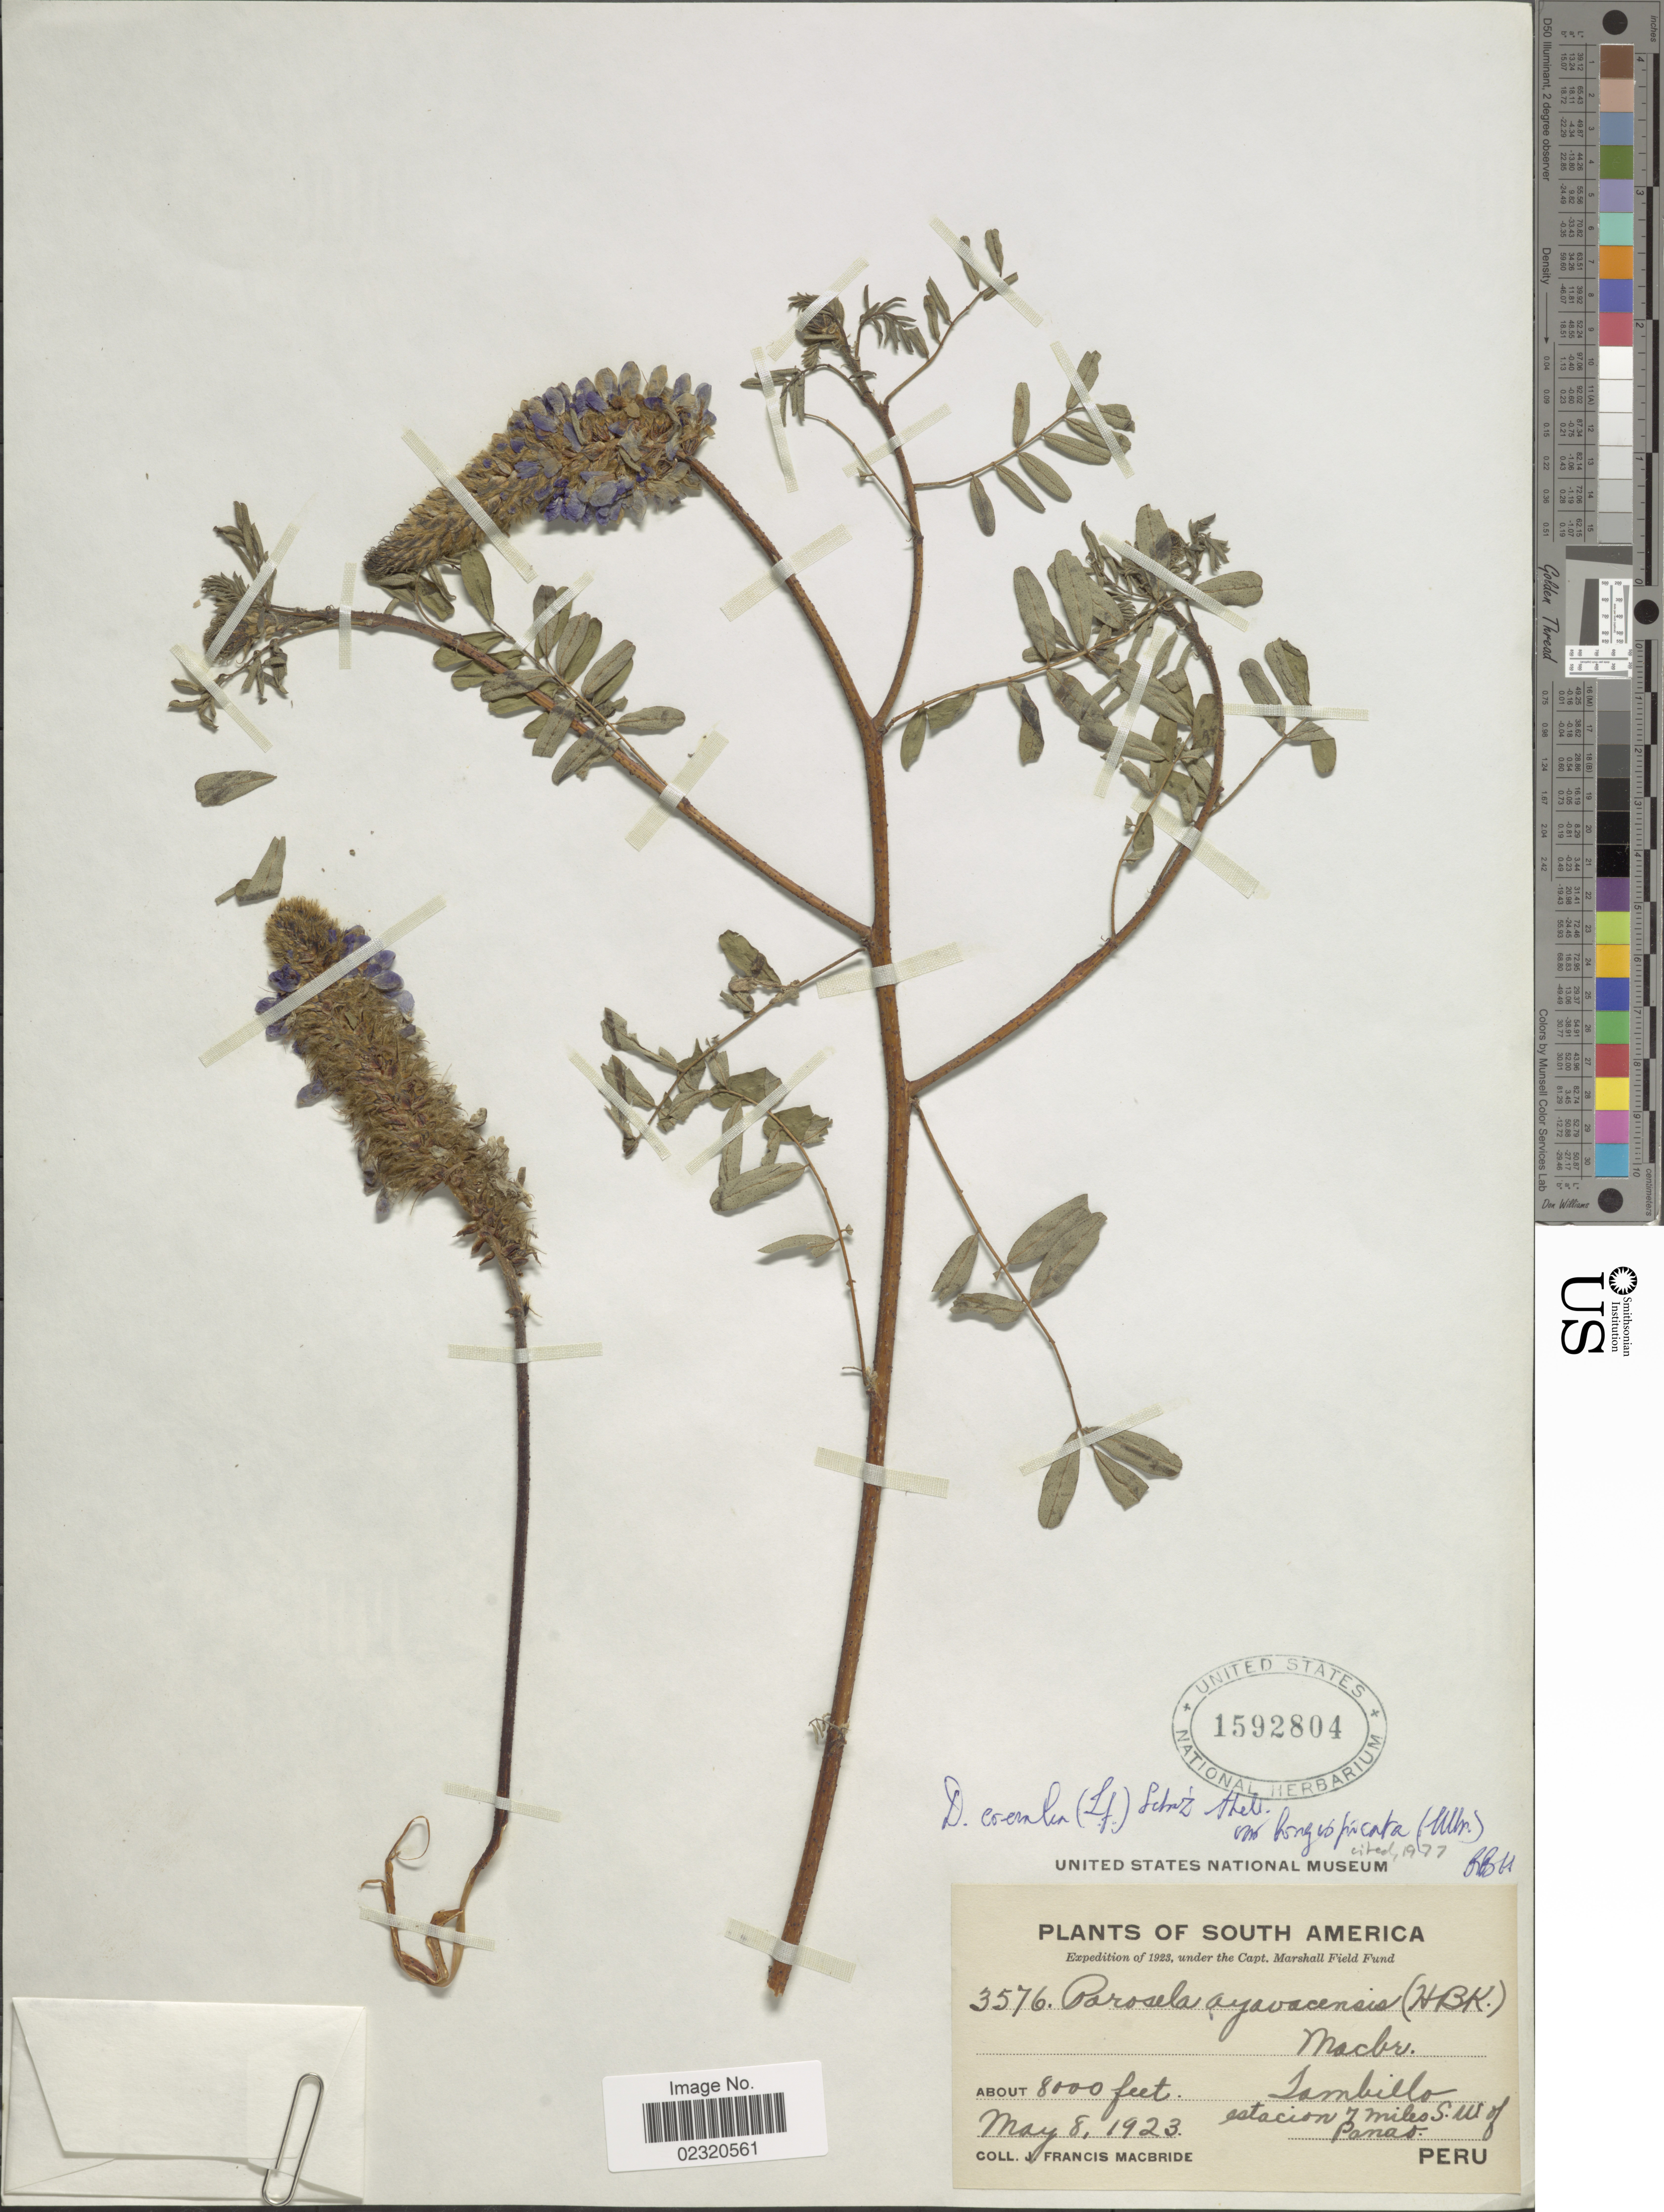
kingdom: Plantae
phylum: Tracheophyta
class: Magnoliopsida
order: Fabales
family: Fabaceae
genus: Dalea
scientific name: Dalea coerulea var. longispicata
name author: (Ulbr.) Barneby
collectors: J. F. Macbride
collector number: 3576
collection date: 1923-05-08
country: Peru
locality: Tambillo, estación 7 miles S.W. of Panao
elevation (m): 2438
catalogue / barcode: US 1592804